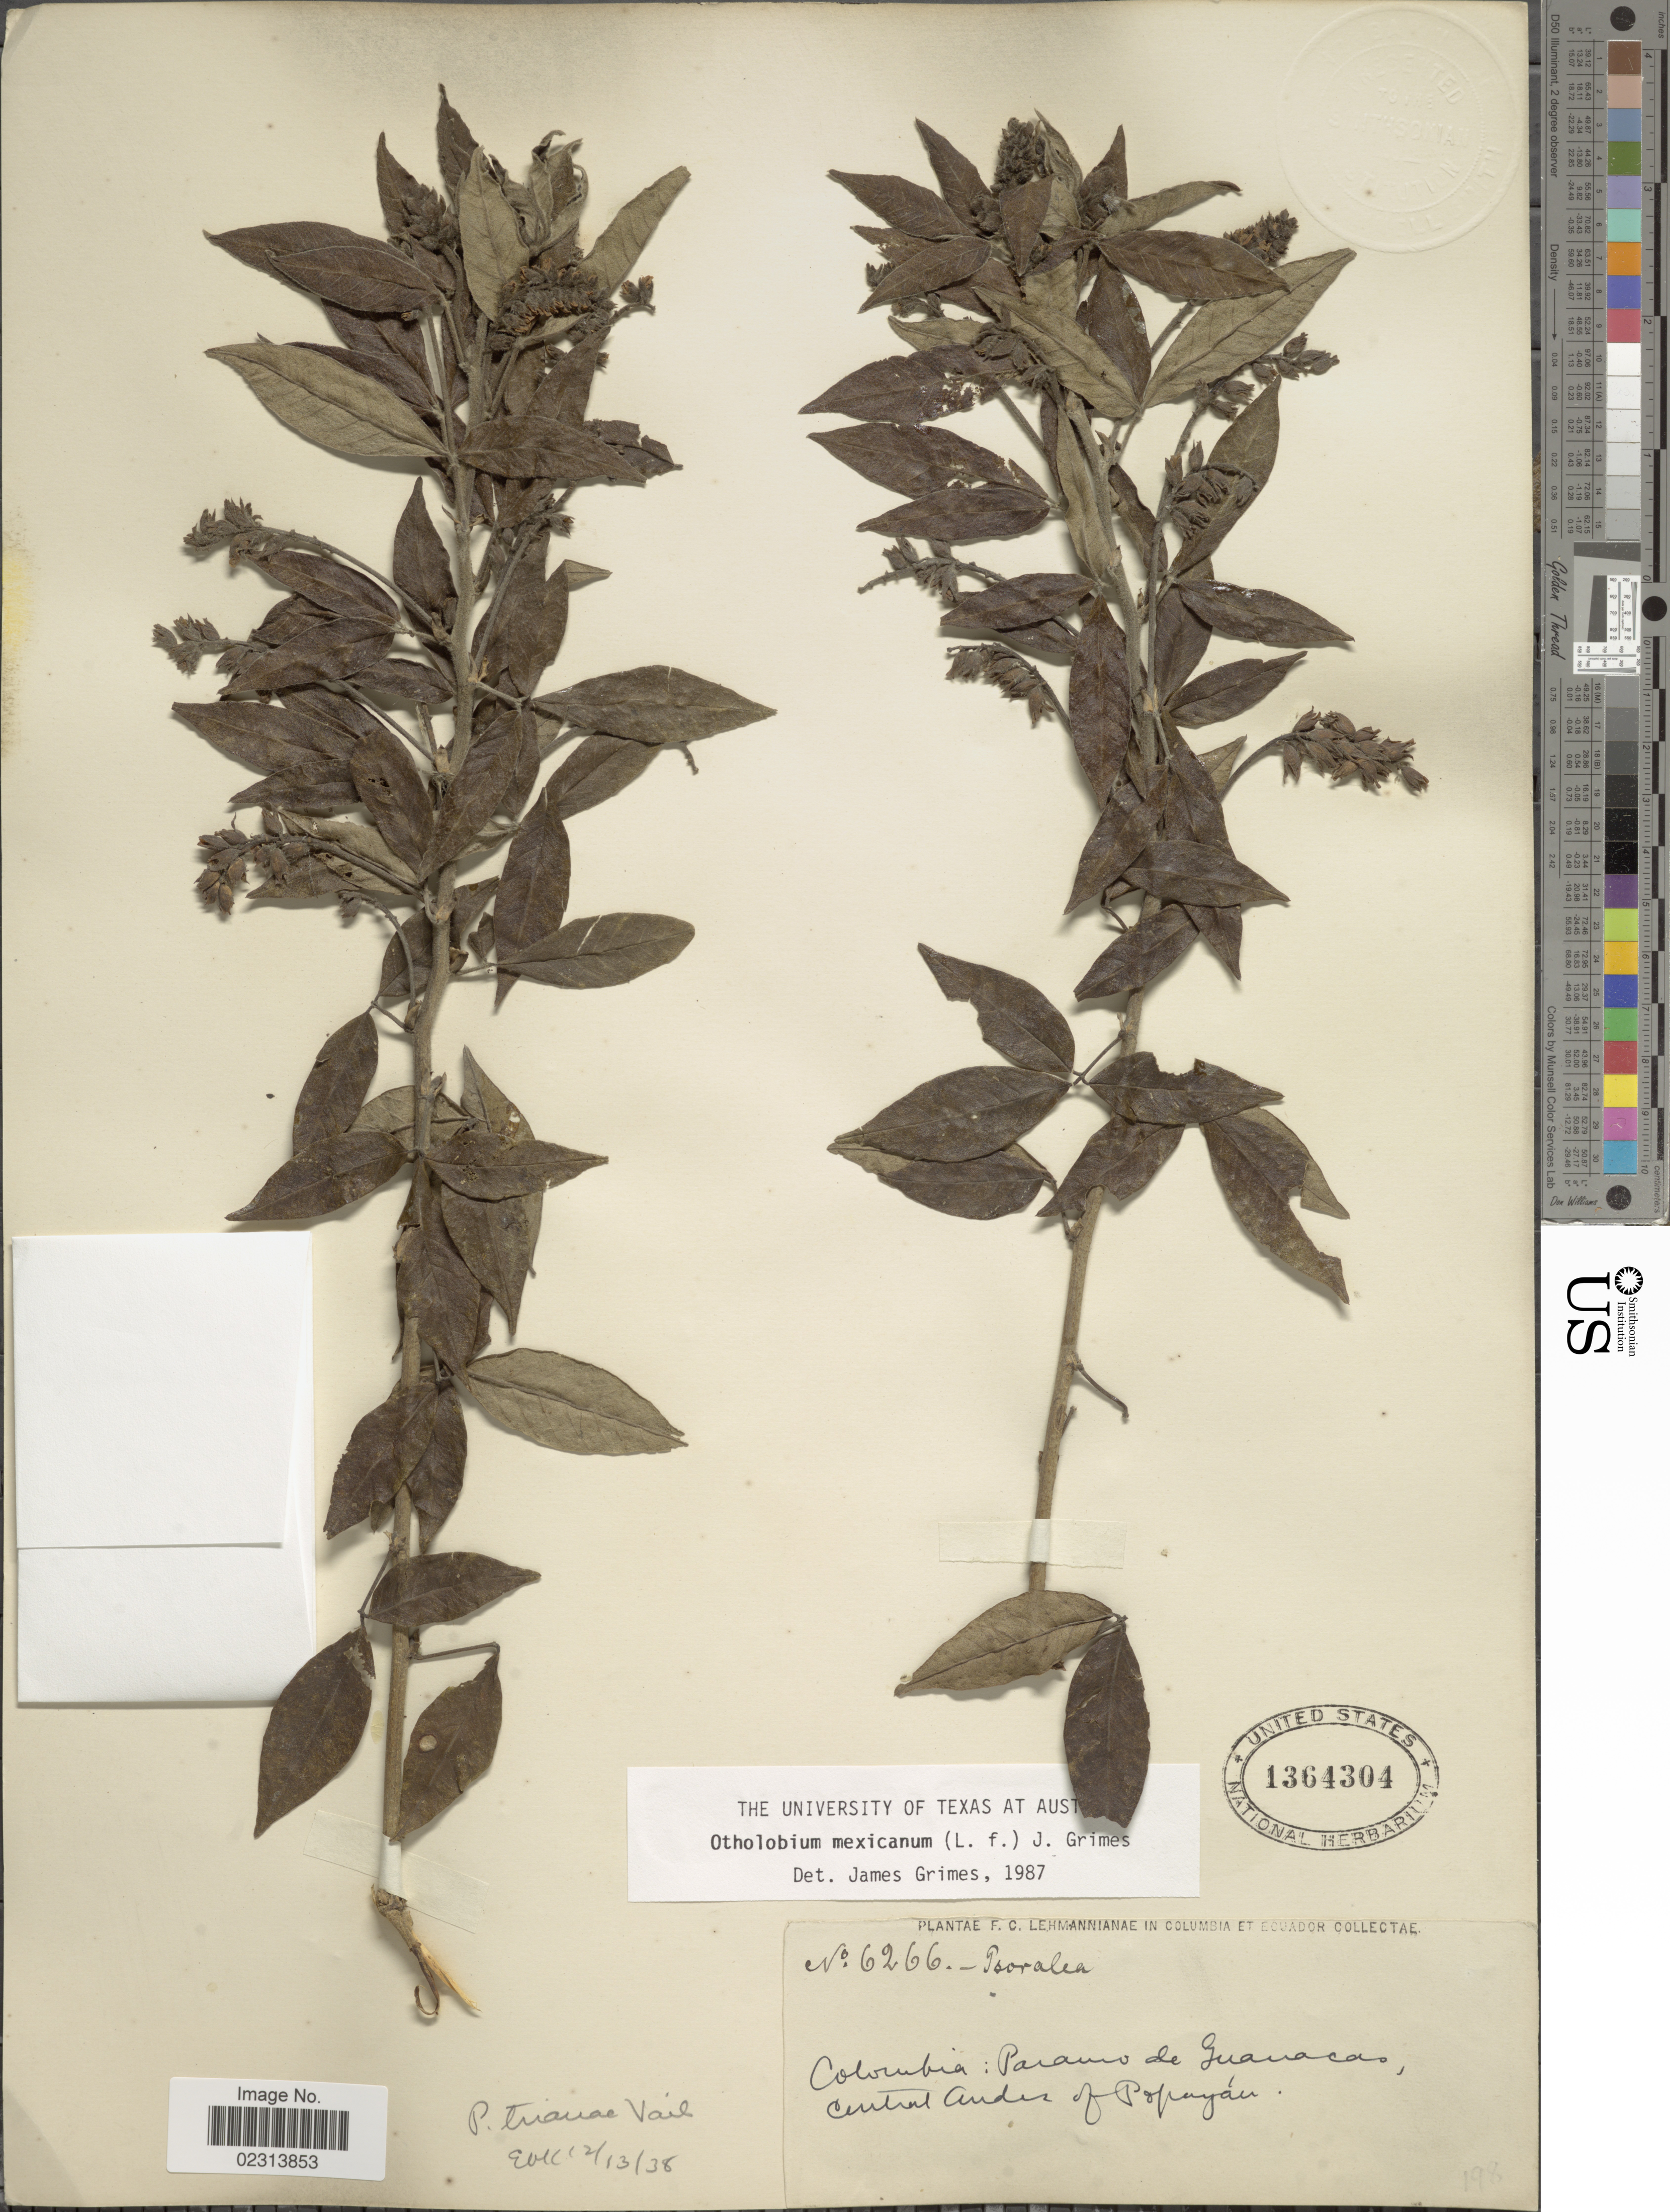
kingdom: Plantae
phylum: Tracheophyta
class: Magnoliopsida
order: Fabales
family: Fabaceae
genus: Otholobium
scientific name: Otholobium mexicanum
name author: (L. f.) J.W. Grimes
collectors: F. C. Lehmann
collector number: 6266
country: Colombia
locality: Colombia: Paramo de Guanacas, Central Ander of Popayan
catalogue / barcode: US 1364304